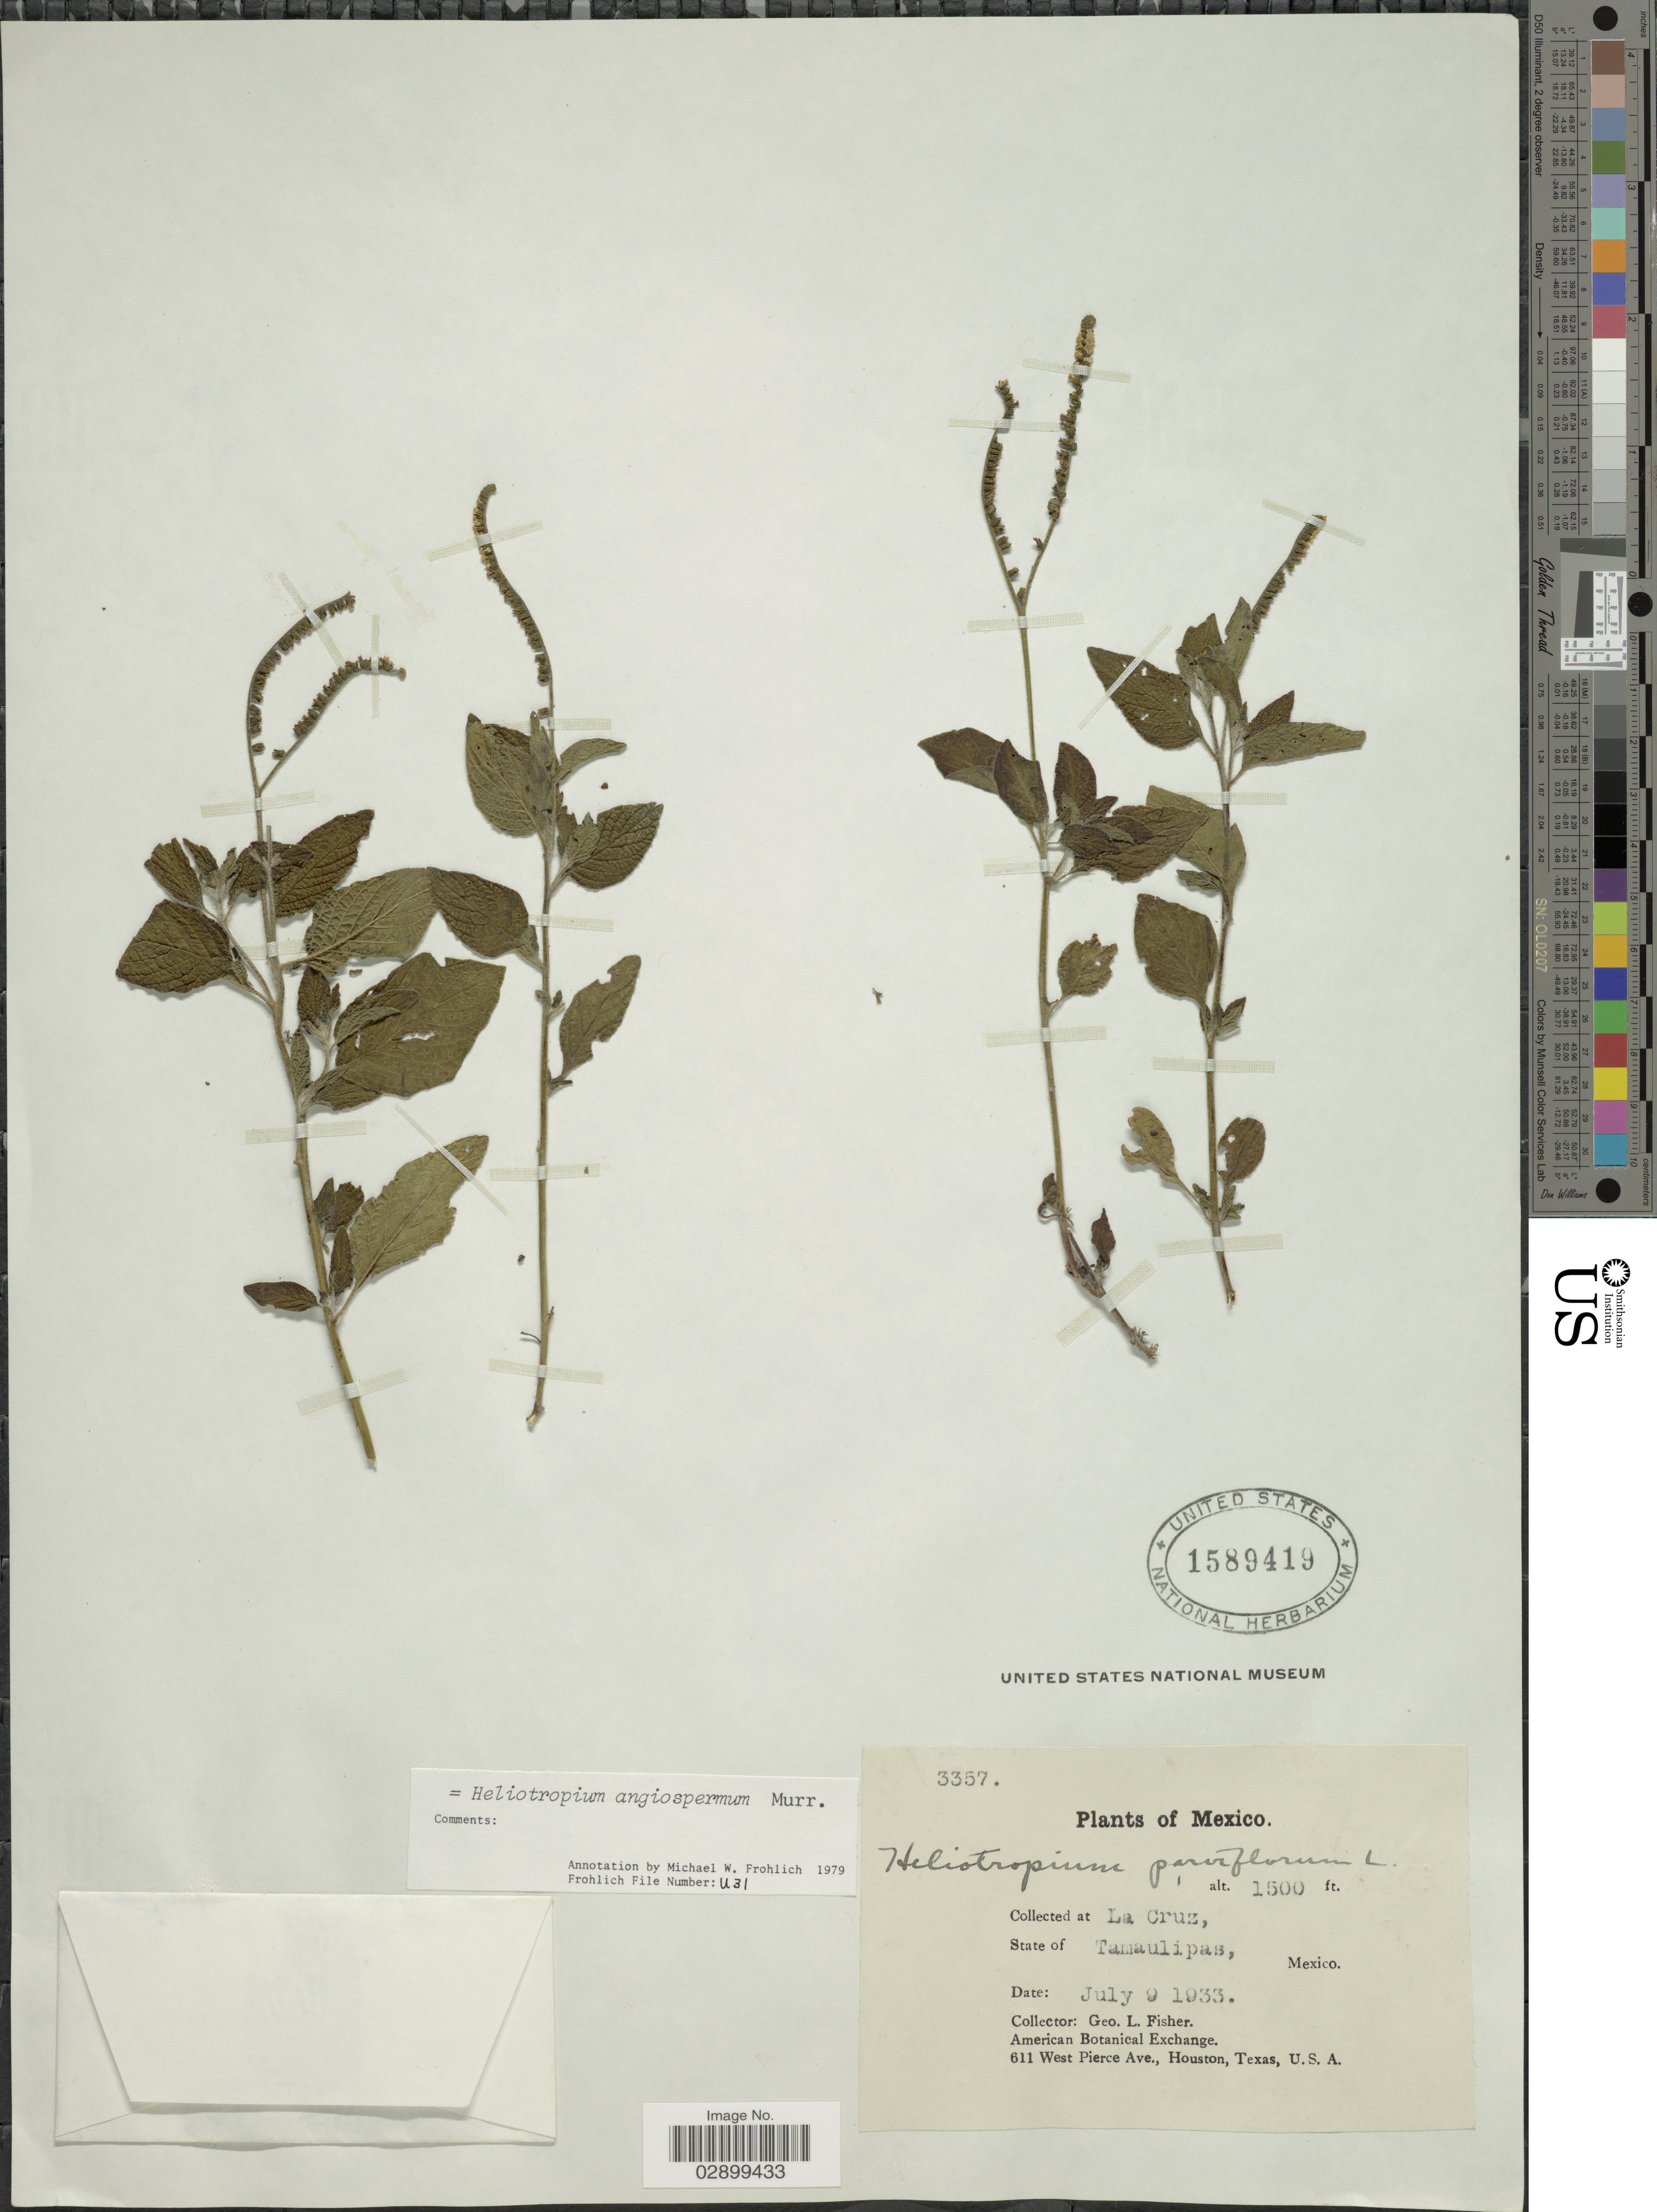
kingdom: Plantae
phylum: Tracheophyta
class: Magnoliopsida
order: Boraginales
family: Heliotropiaceae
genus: Heliotropium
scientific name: Heliotropium angiospermum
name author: Murray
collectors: G. L. Fisher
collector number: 3357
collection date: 1933-07-09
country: Mexico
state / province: Tamaulipas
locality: La Cruz, State of Tamaulipas.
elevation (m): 457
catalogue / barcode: US 1589419